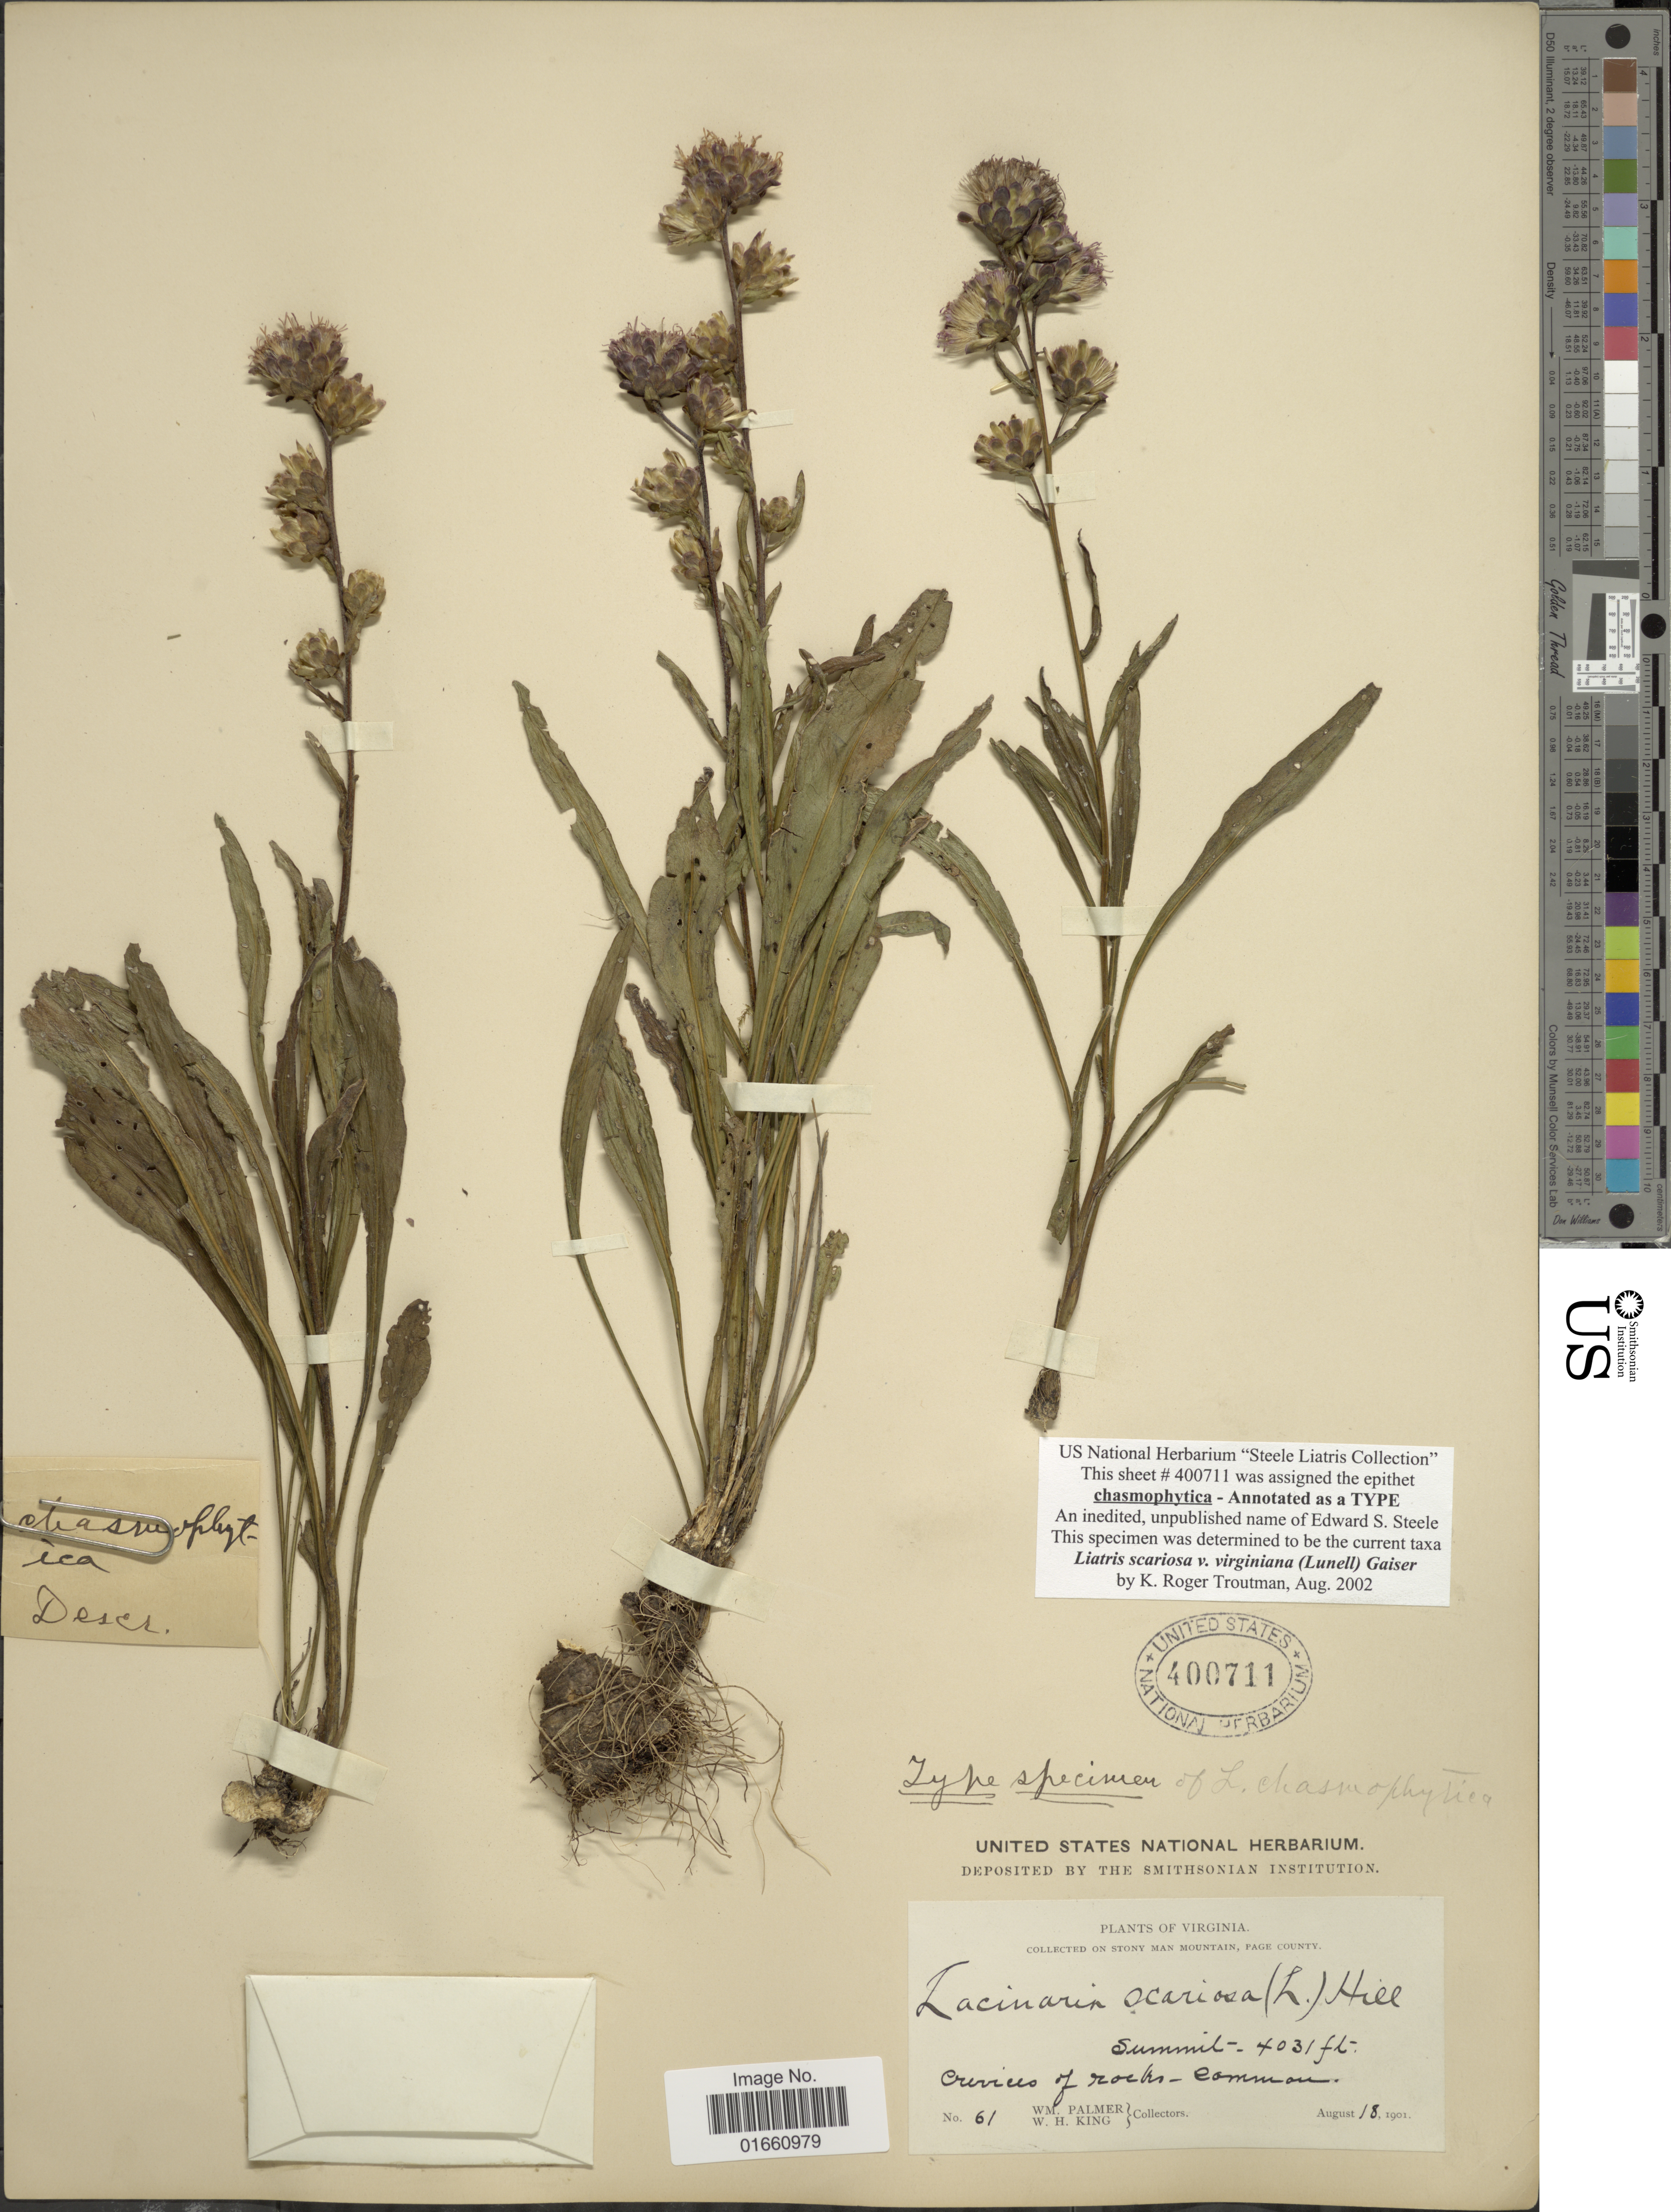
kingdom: Plantae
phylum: Tracheophyta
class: Magnoliopsida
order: Asterales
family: Asteraceae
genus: Liatris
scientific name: Liatris scariosa var. virginiana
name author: (Lunell) Gaiser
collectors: W. Palmer & W. H. King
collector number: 61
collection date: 1901-08-18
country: United States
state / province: Virginia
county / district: Page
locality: On Stony Man Mountain,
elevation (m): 1229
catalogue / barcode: US 400711